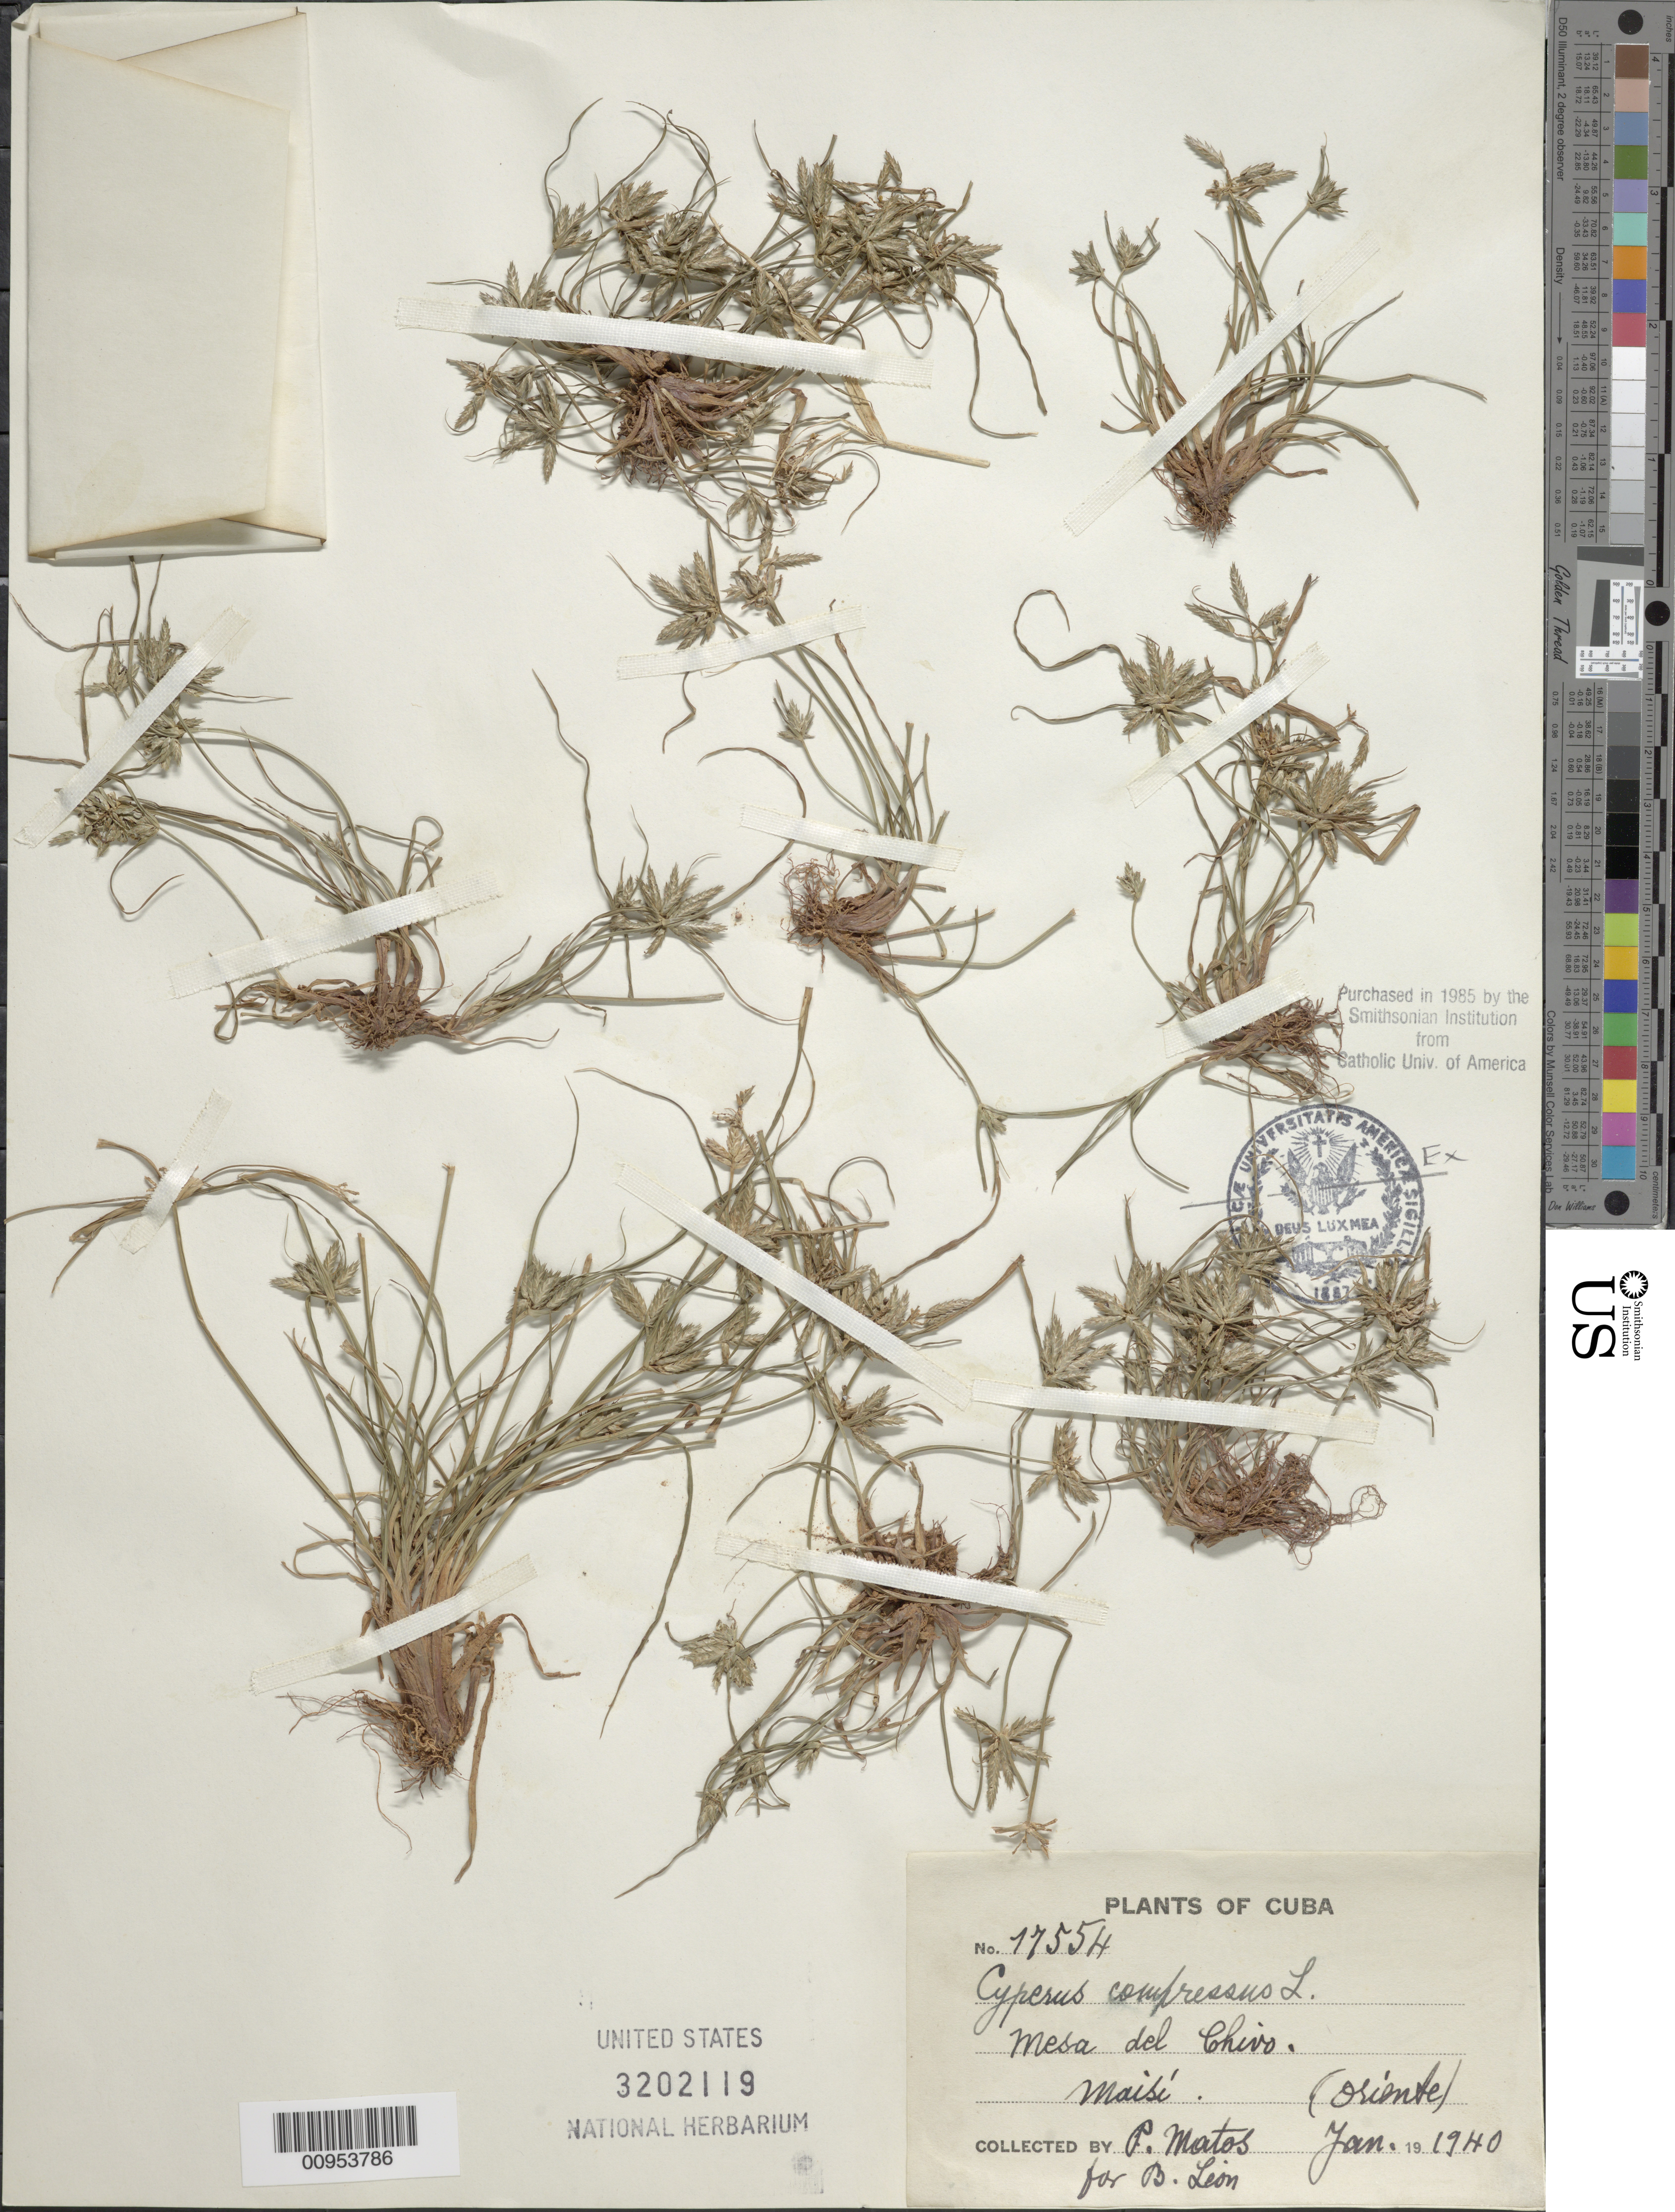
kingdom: Plantae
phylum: Tracheophyta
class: Liliopsida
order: Poales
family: Cyperaceae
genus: Cyperus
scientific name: Cyperus compressus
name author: L.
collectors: P. Matos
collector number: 17554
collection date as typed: Jan 1940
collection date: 1940-01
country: Cuba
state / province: Oriente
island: Cuba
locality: Mesa del Chivo, Maibi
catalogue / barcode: US 3202119